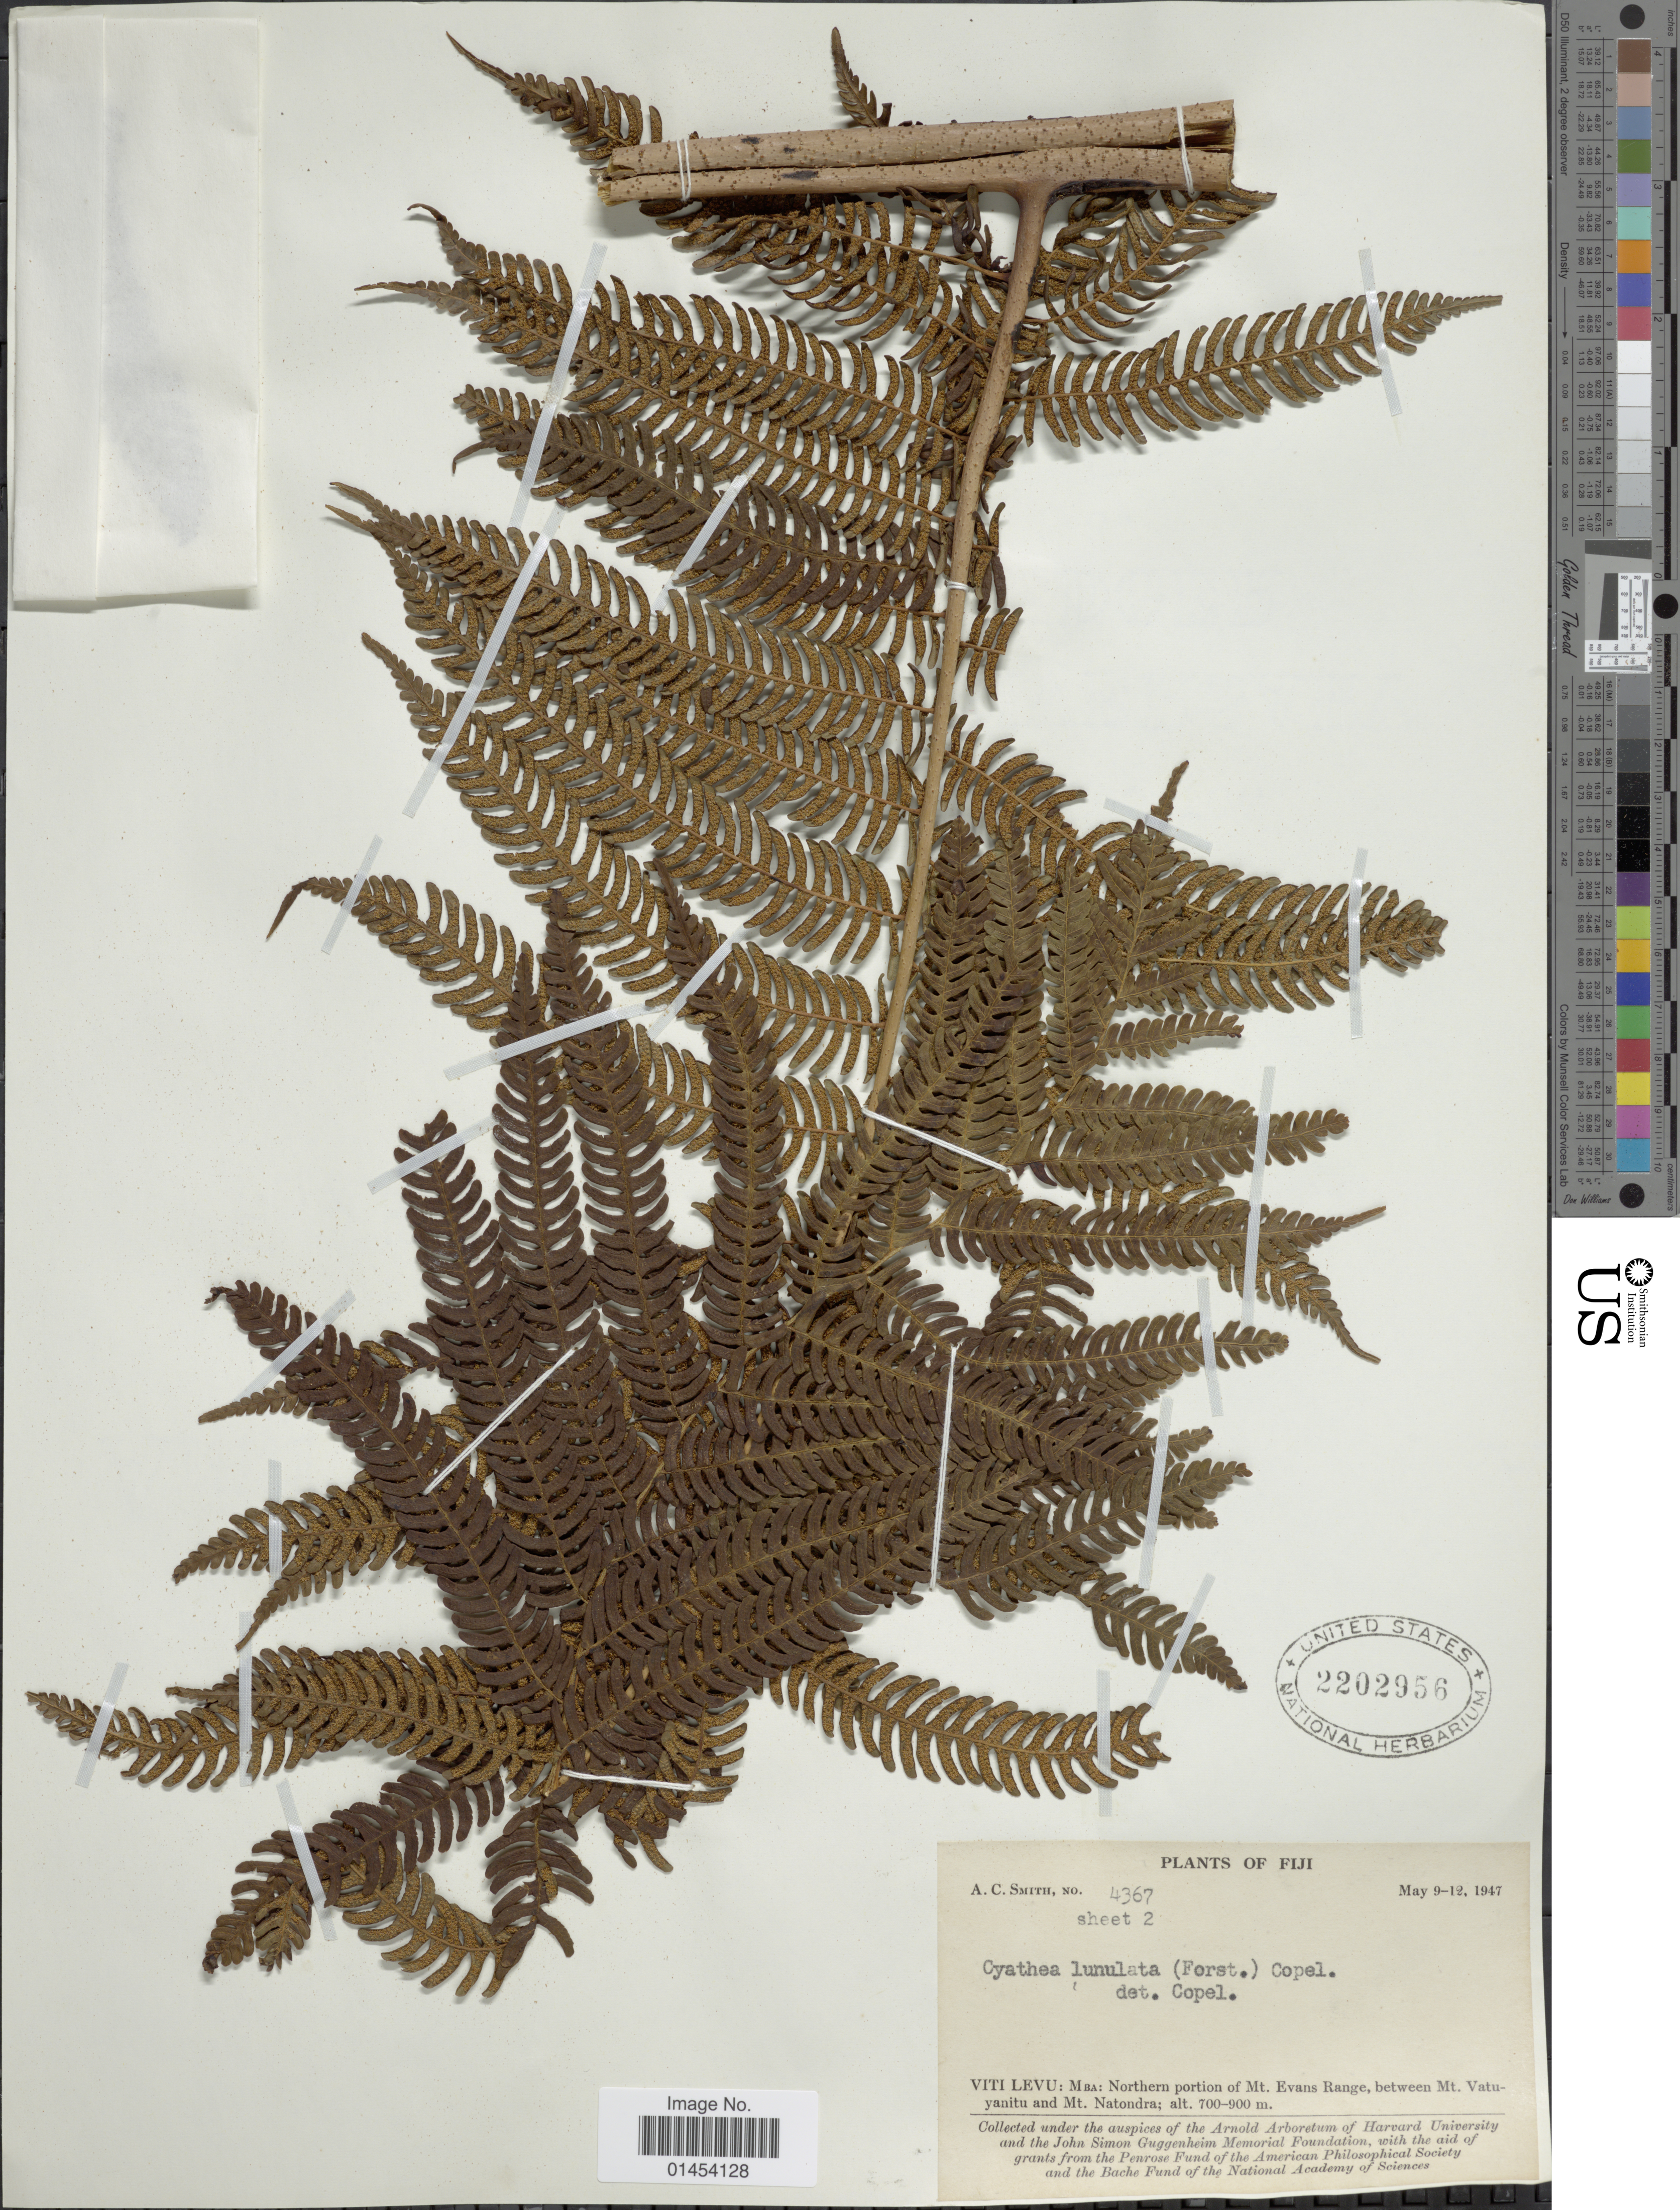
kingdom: Plantae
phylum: Tracheophyta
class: Polypodiopsida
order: Cyatheales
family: Cyatheaceae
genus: Cyathea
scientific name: Cyathea lunulata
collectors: A. C. Smith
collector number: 4367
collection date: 1947-05-09/1947-05-12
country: Fiji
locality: Viti Levu: Mba: Northern portion of Mt. Evans Range, between Mt. Vatuyanituj and Mt. Natondra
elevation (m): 700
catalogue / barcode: US 2202956